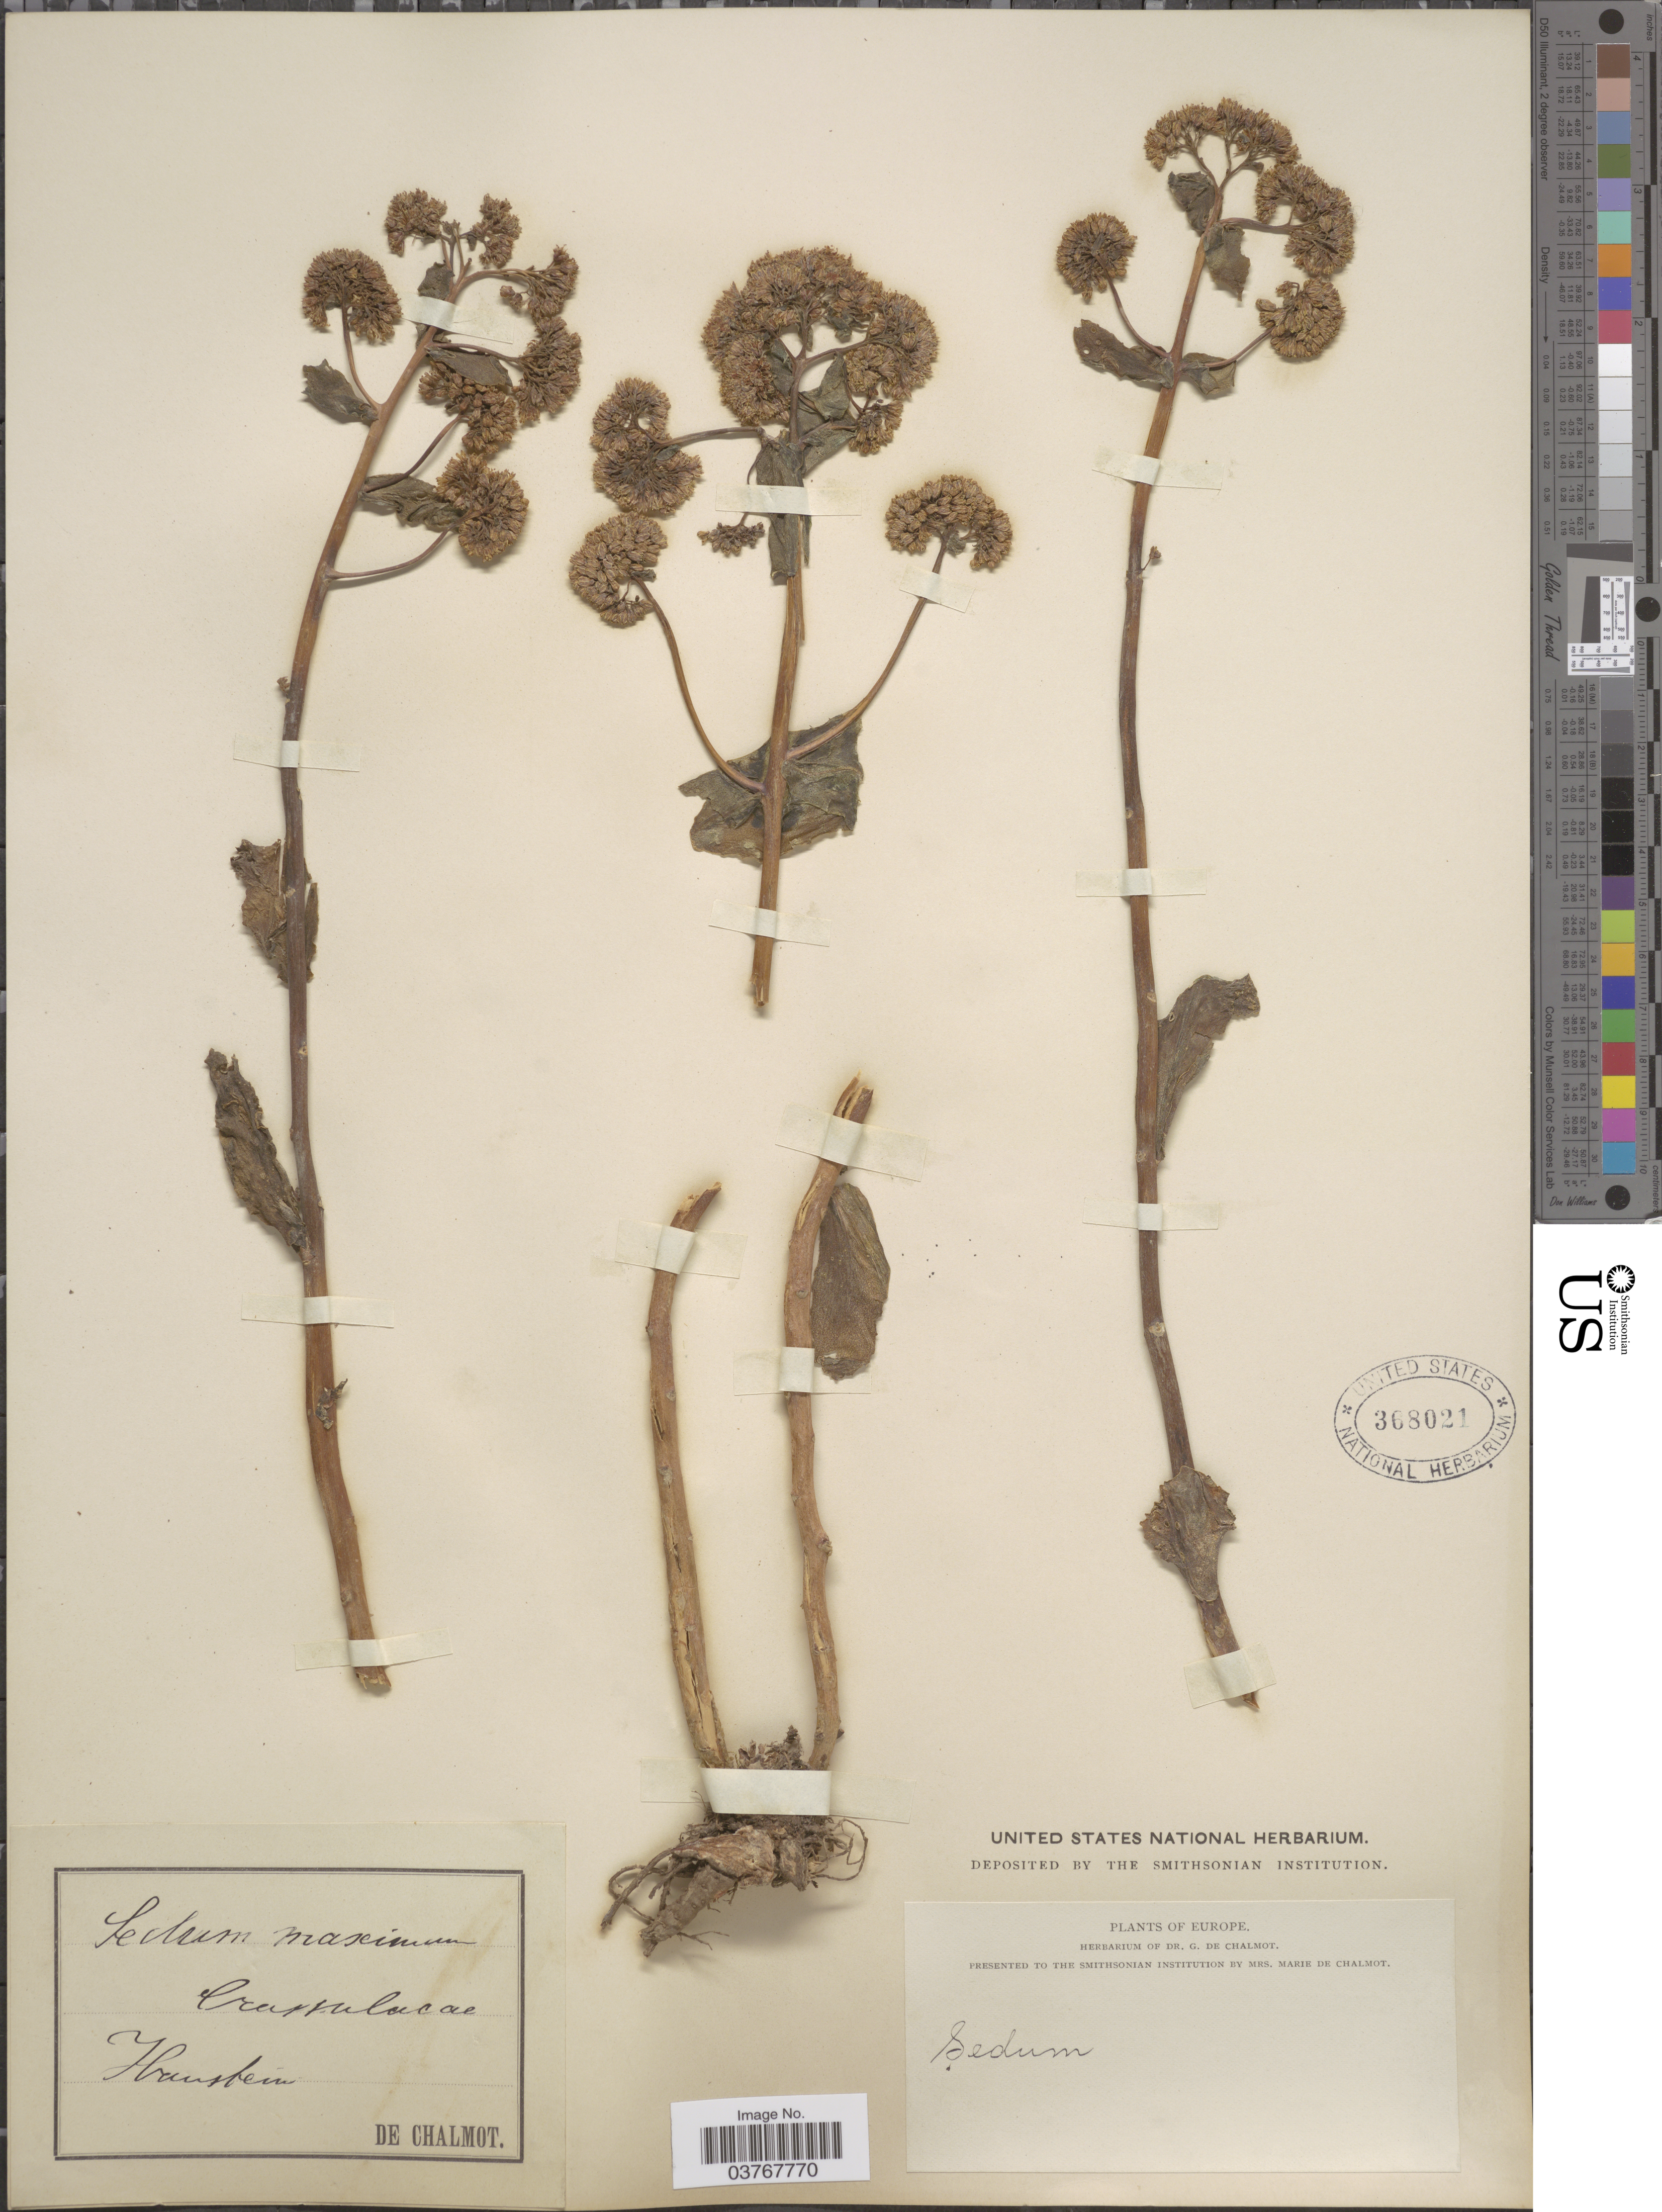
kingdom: Plantae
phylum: Tracheophyta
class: Magnoliopsida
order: Saxifragales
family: Crassulaceae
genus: Hylotelephium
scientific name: Hylotelephium maximum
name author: (L.) Holub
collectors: G. de Chalmot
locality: Hausbein [interpreted]. Europe.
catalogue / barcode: US 368021